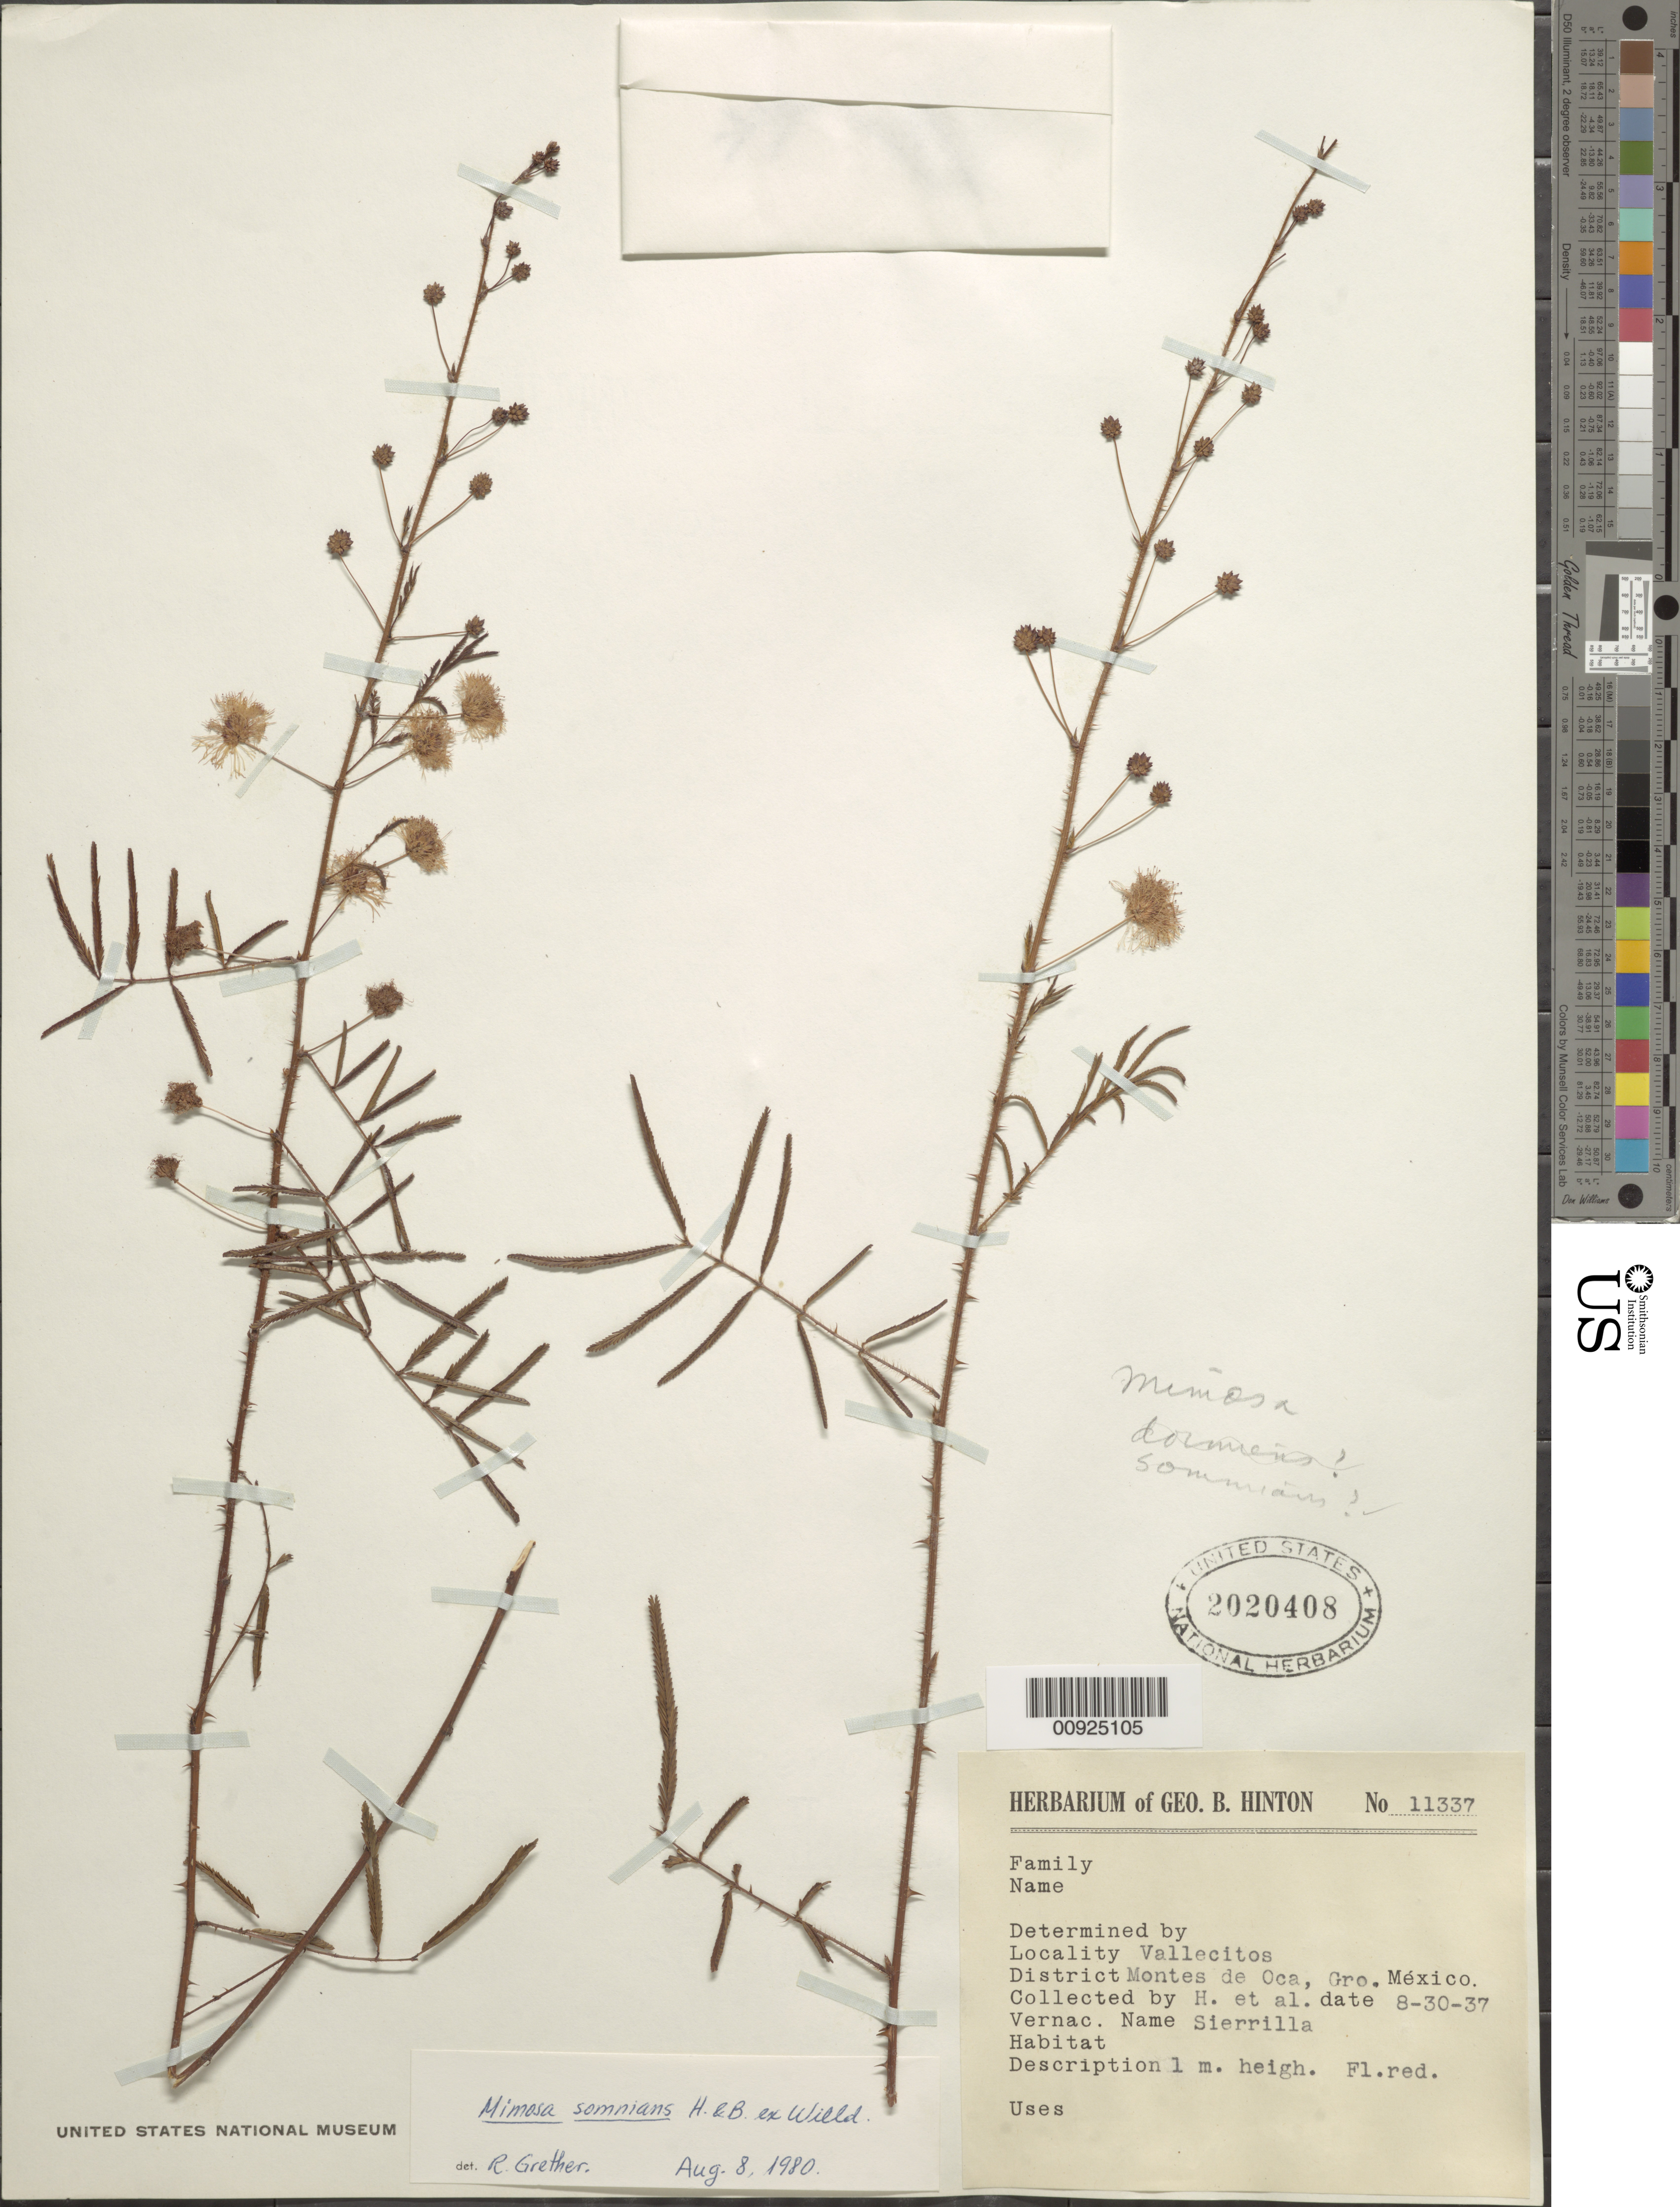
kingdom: Plantae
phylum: Tracheophyta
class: Magnoliopsida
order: Fabales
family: Fabaceae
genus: Mimosa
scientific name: Mimosa somnians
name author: Humb. & Bonpl. ex Willd.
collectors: G. B. Hinton & et al.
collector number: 11337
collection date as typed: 30 Aug 1937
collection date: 1937-08-30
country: Mexico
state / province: Guerrero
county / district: Montes de Oca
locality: Vallecitos, District Montes de Oca, Gro.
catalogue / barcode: US 2020408